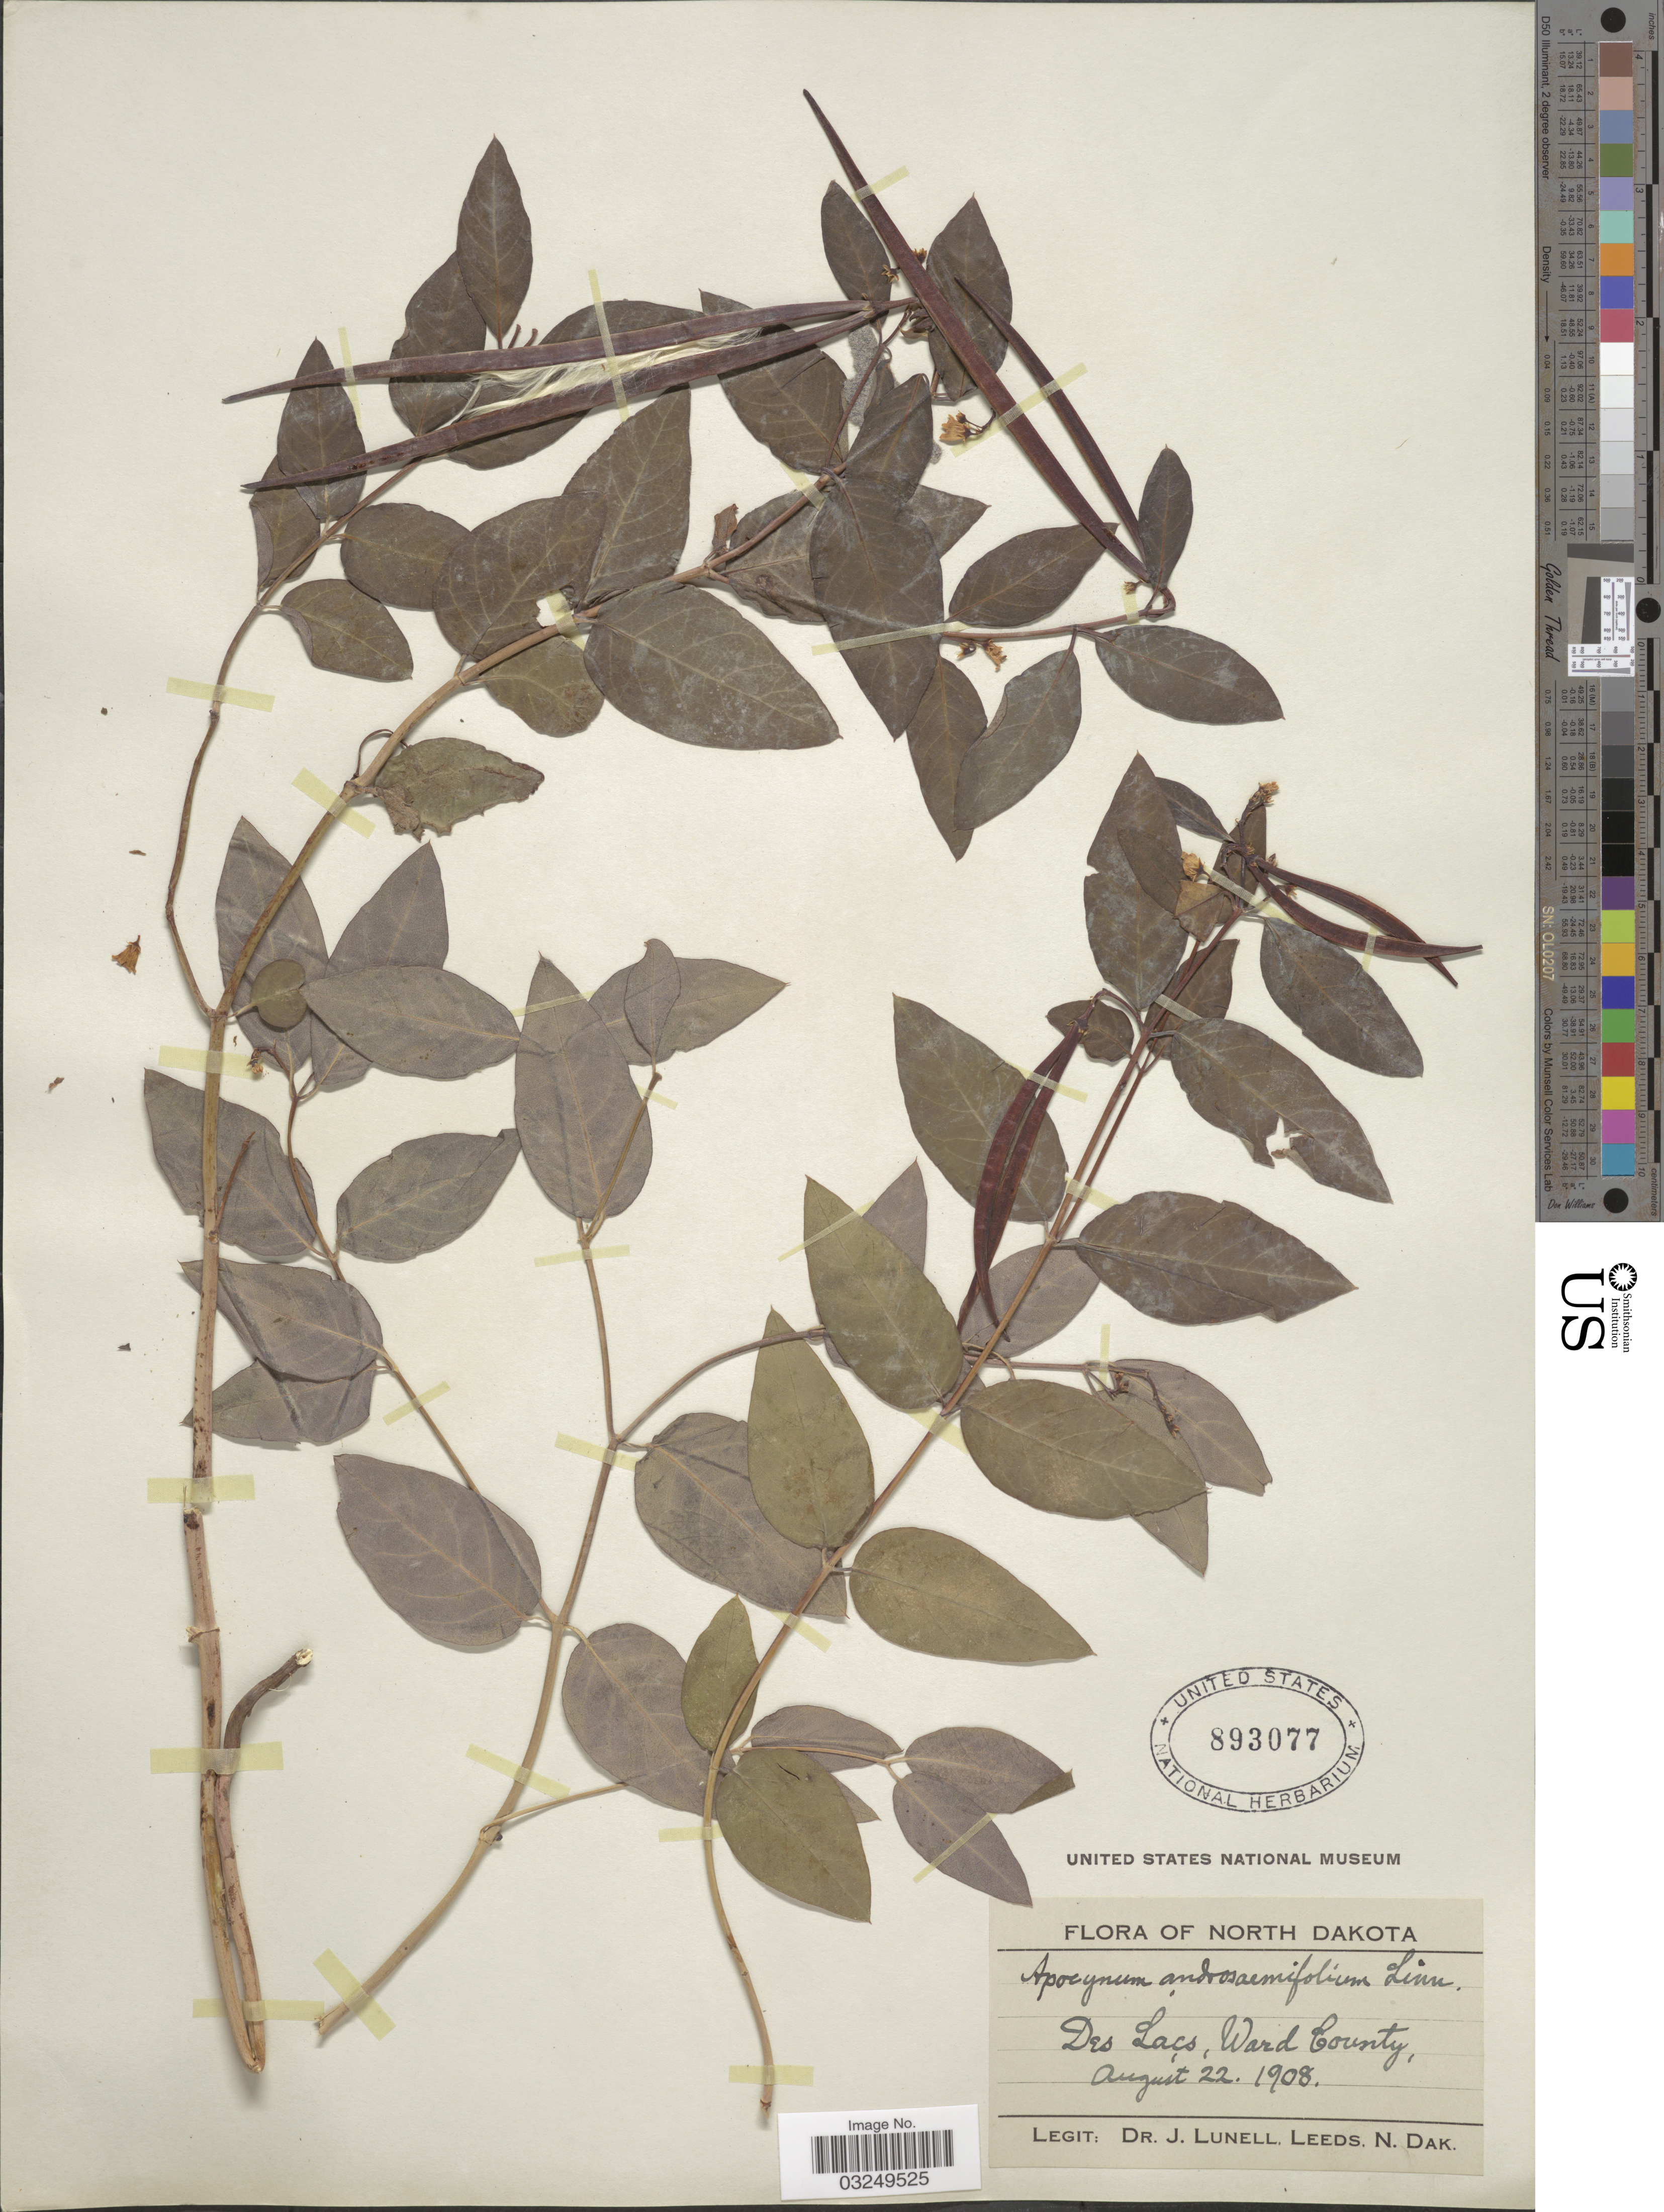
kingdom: Plantae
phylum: Tracheophyta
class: Magnoliopsida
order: Gentianales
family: Apocynaceae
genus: Apocynum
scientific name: Apocynum androsaemifolium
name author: L.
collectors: J. Leeds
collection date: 1908-08-22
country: United States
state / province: North Dakota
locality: Des Lacs, Ward County.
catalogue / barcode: US 893077